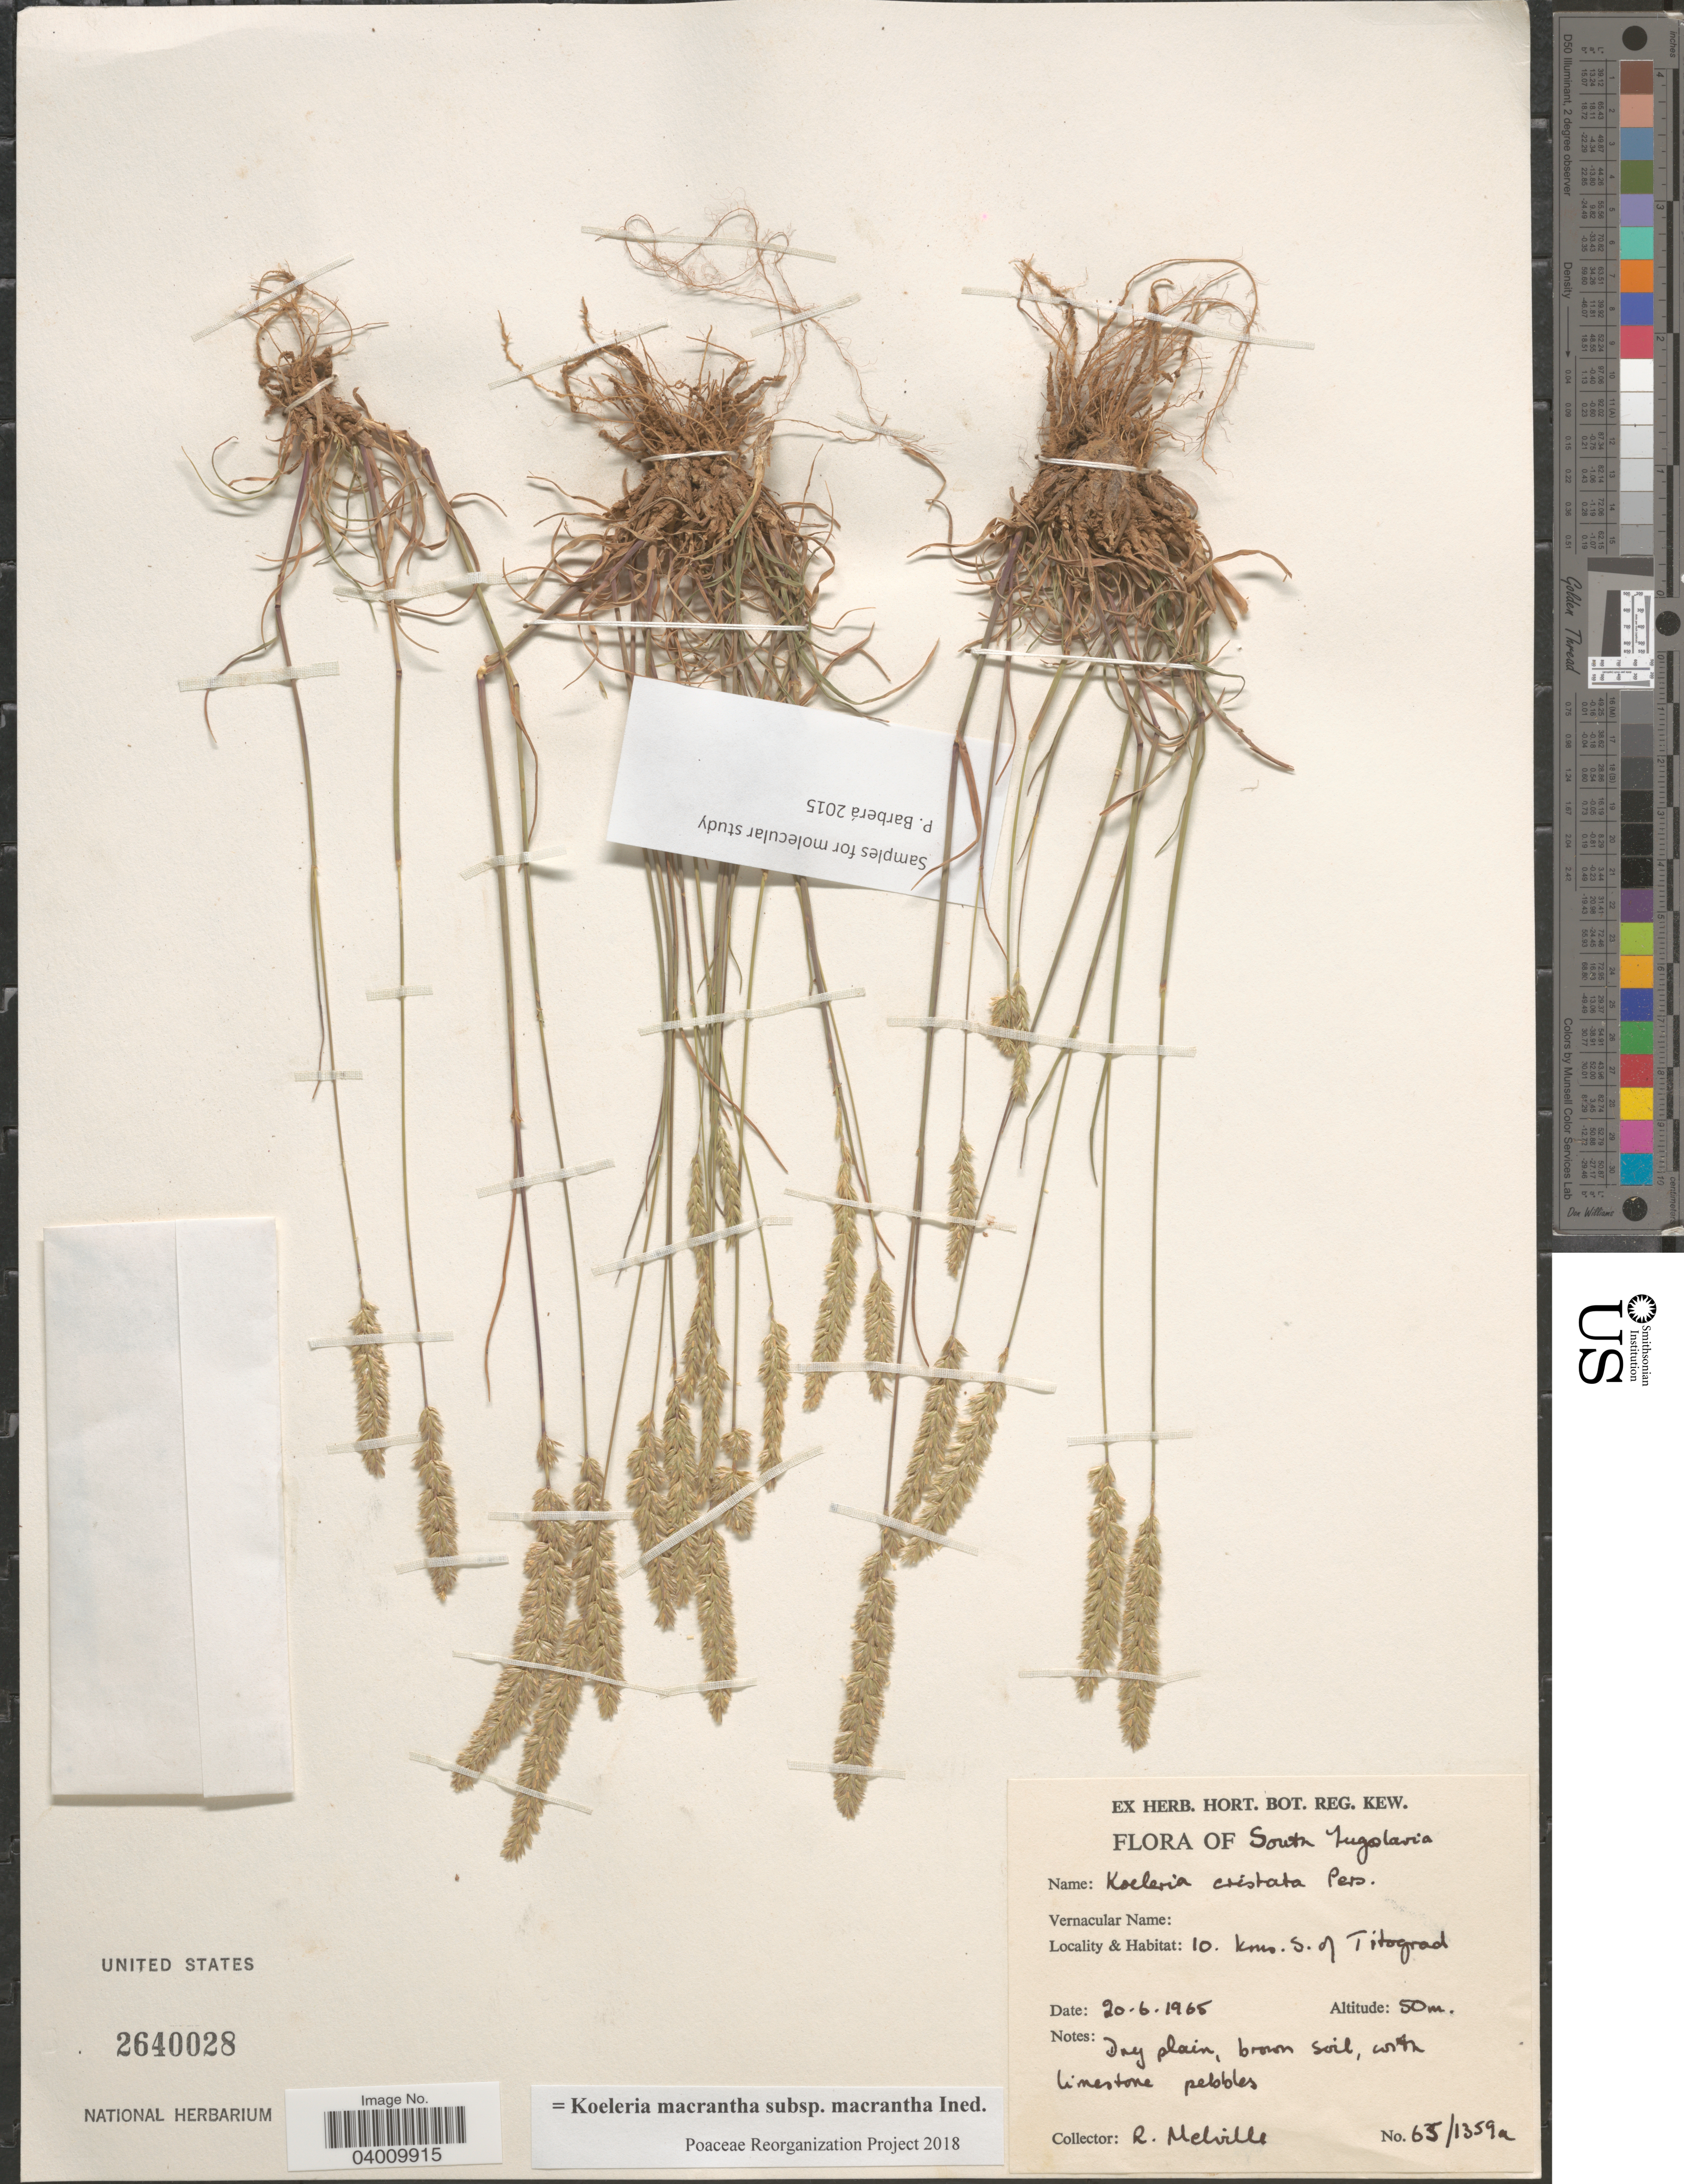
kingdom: Plantae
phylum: Tracheophyta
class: Liliopsida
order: Poales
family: Poaceae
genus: Koeleria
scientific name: Koeleria macrantha subsp. macrantha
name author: (Ledeb.) Schult.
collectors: R. Melville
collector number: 65/1359a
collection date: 1965-06-20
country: Montenegro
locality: South Jugoslavia. 10. kms. S. of Titograd.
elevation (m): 50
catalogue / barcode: US 2640028